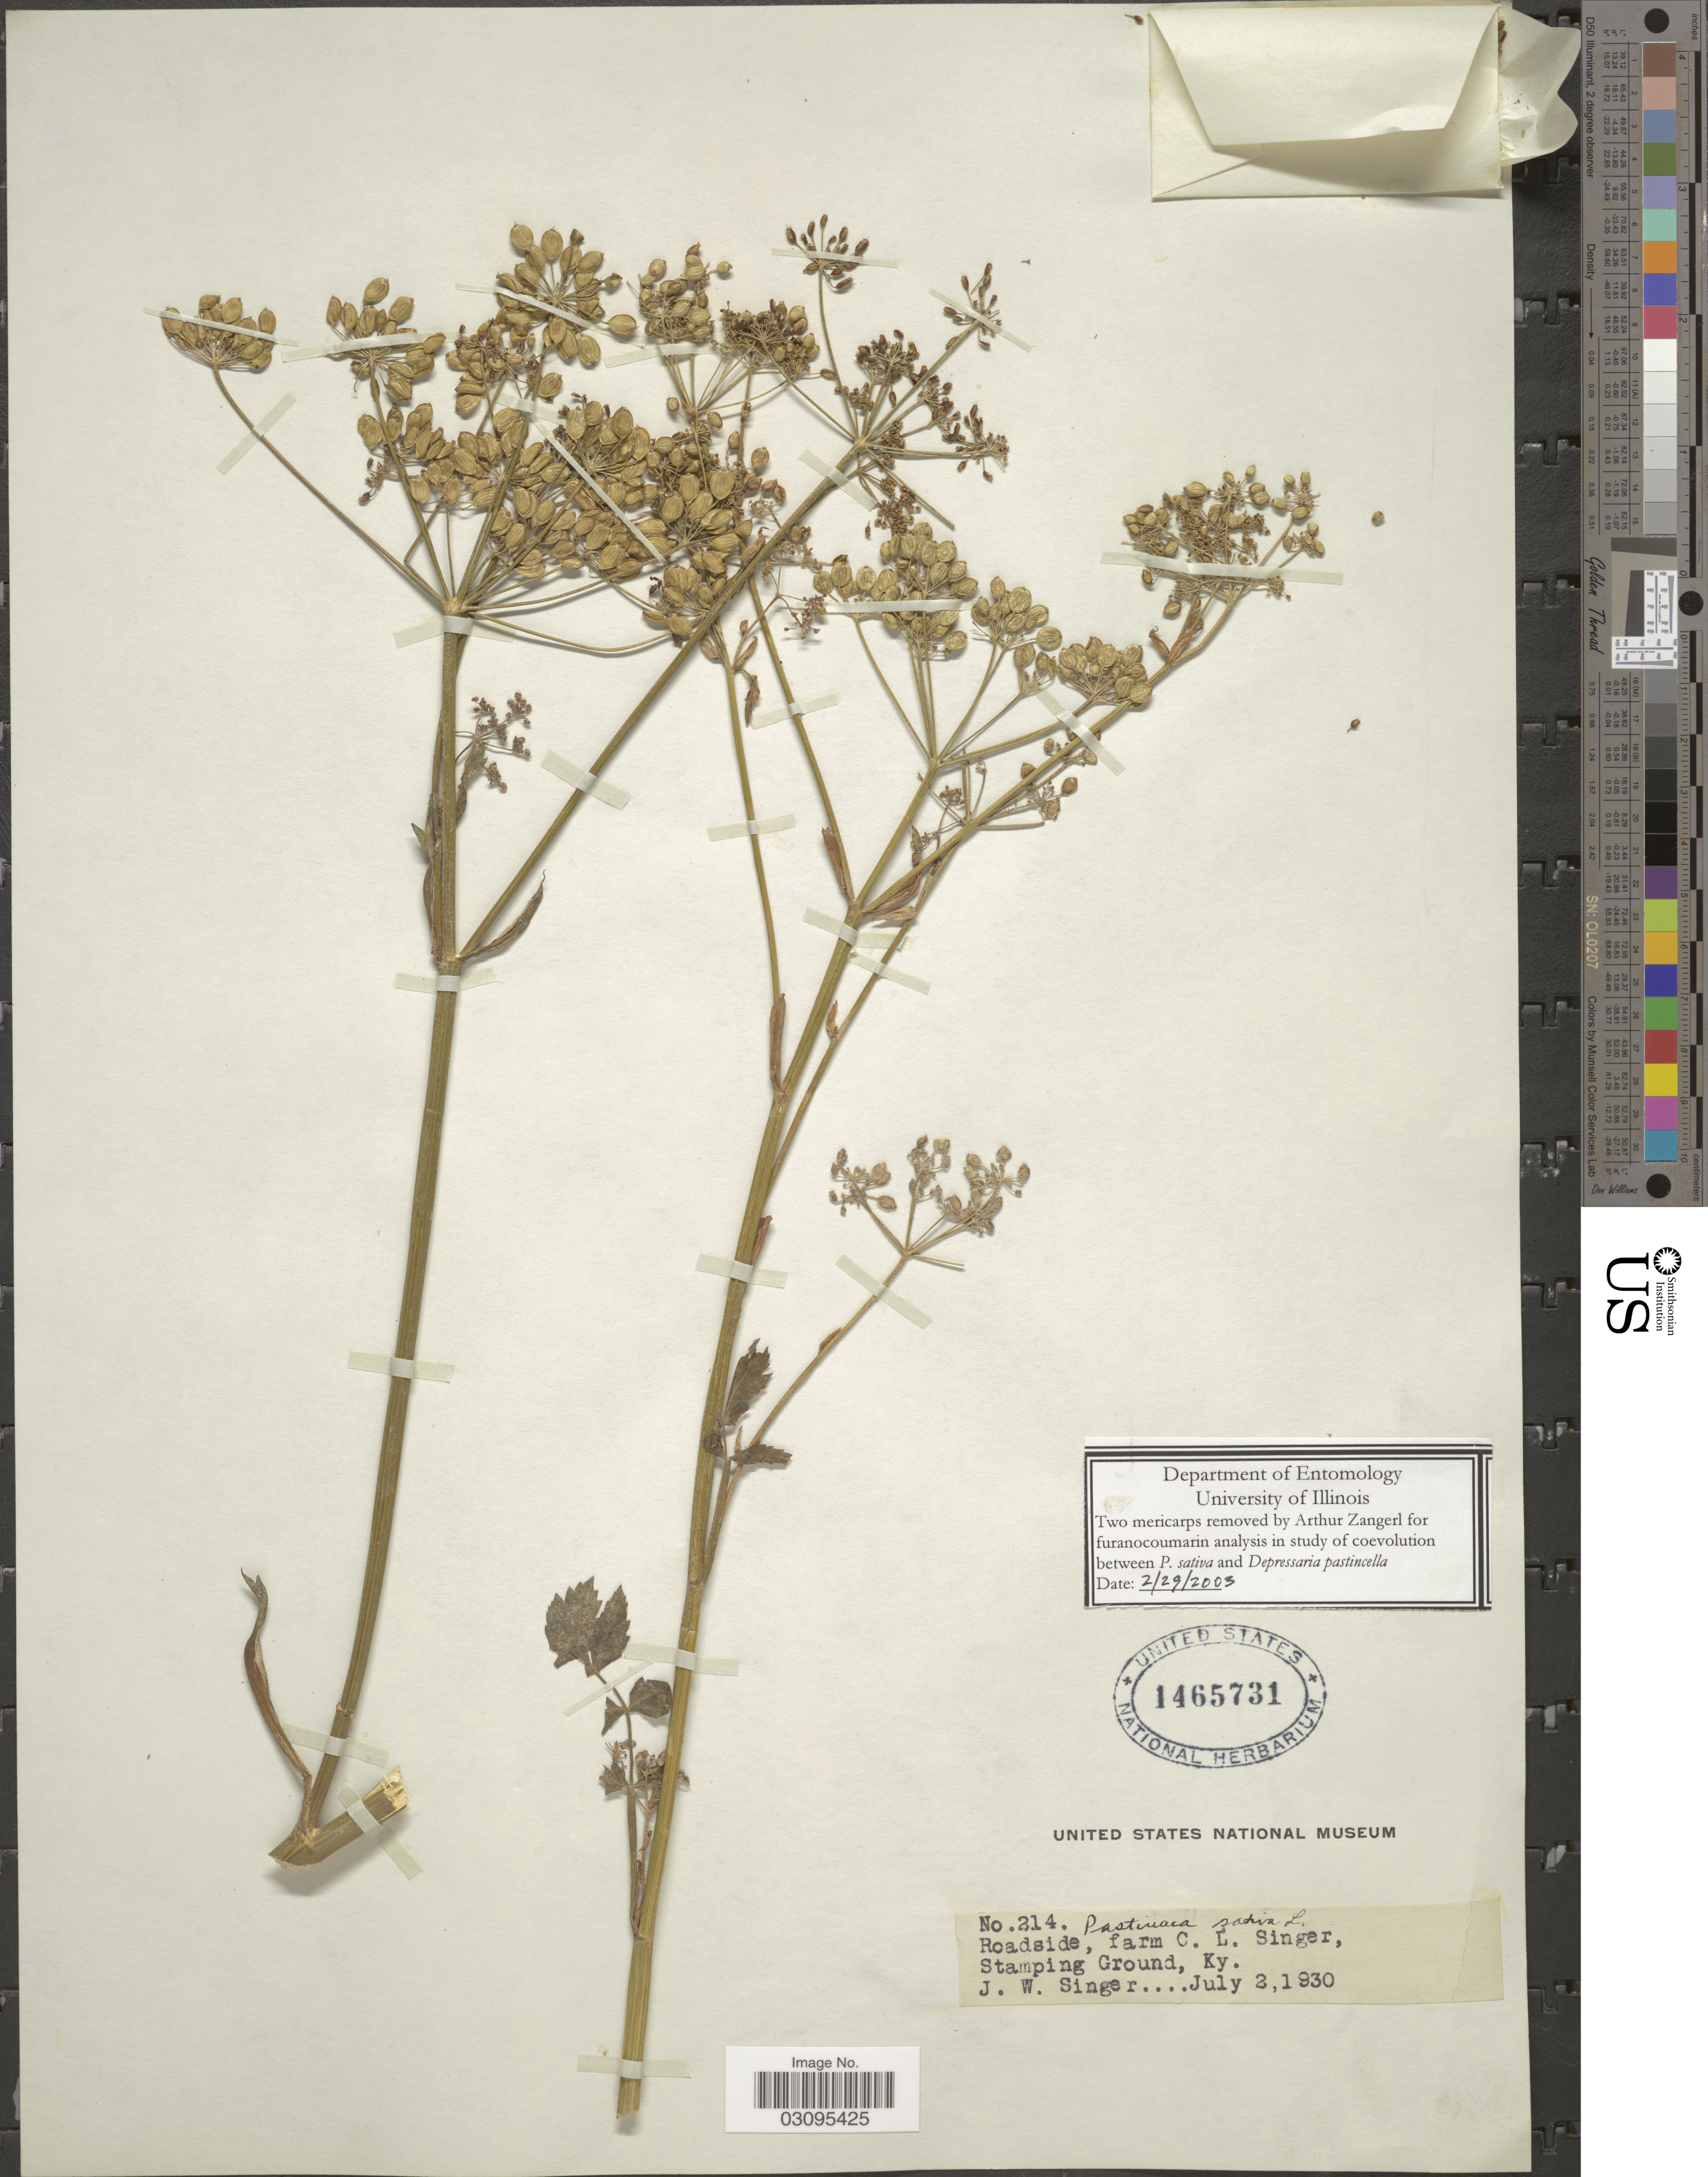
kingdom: Plantae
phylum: Tracheophyta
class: Magnoliopsida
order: Apiales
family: Apiaceae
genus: Pastinaca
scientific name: Pastinaca sativa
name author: L.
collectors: J. EW. Singer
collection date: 1930-07-02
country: United States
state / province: Kentucky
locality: Stamping Ground.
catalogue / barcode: US 1465731